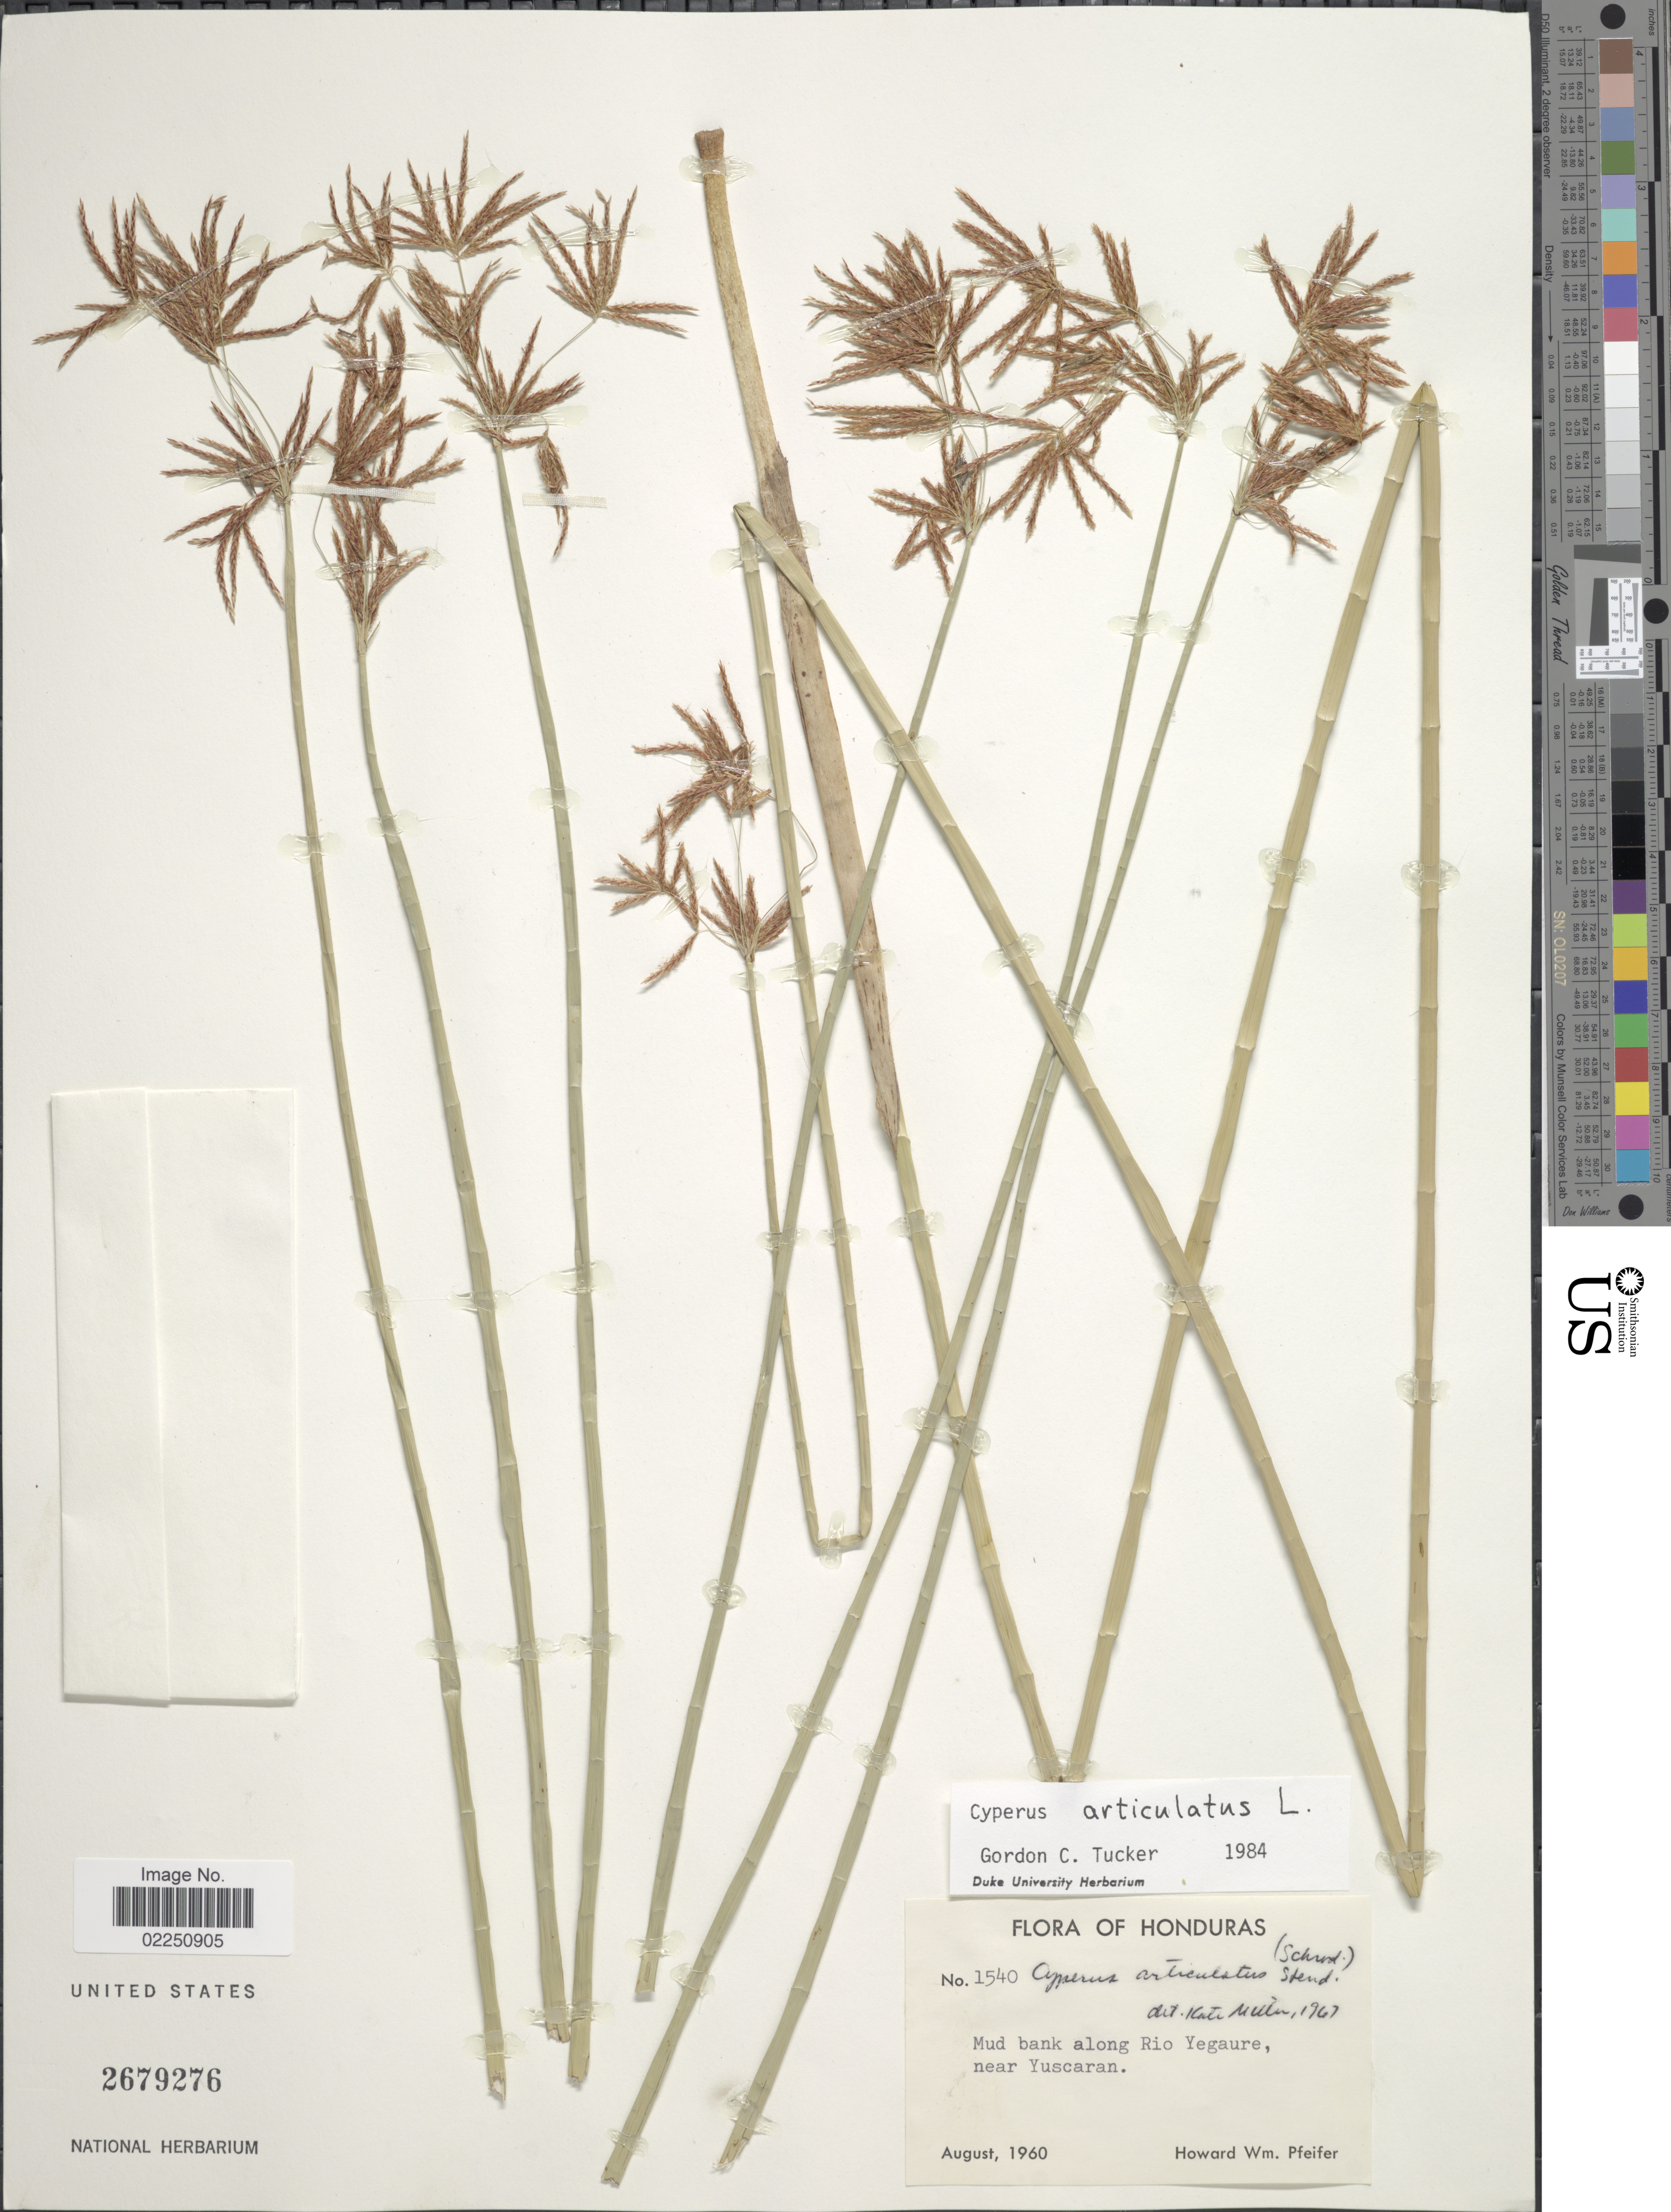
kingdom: Plantae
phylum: Tracheophyta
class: Liliopsida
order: Poales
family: Cyperaceae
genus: Cyperus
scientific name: Cyperus articulatus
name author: L.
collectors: H. W. Pfeifer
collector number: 1540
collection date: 1960-08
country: Honduras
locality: Mud bank along Rio Yegaure, near Yuscaran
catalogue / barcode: US 2679276